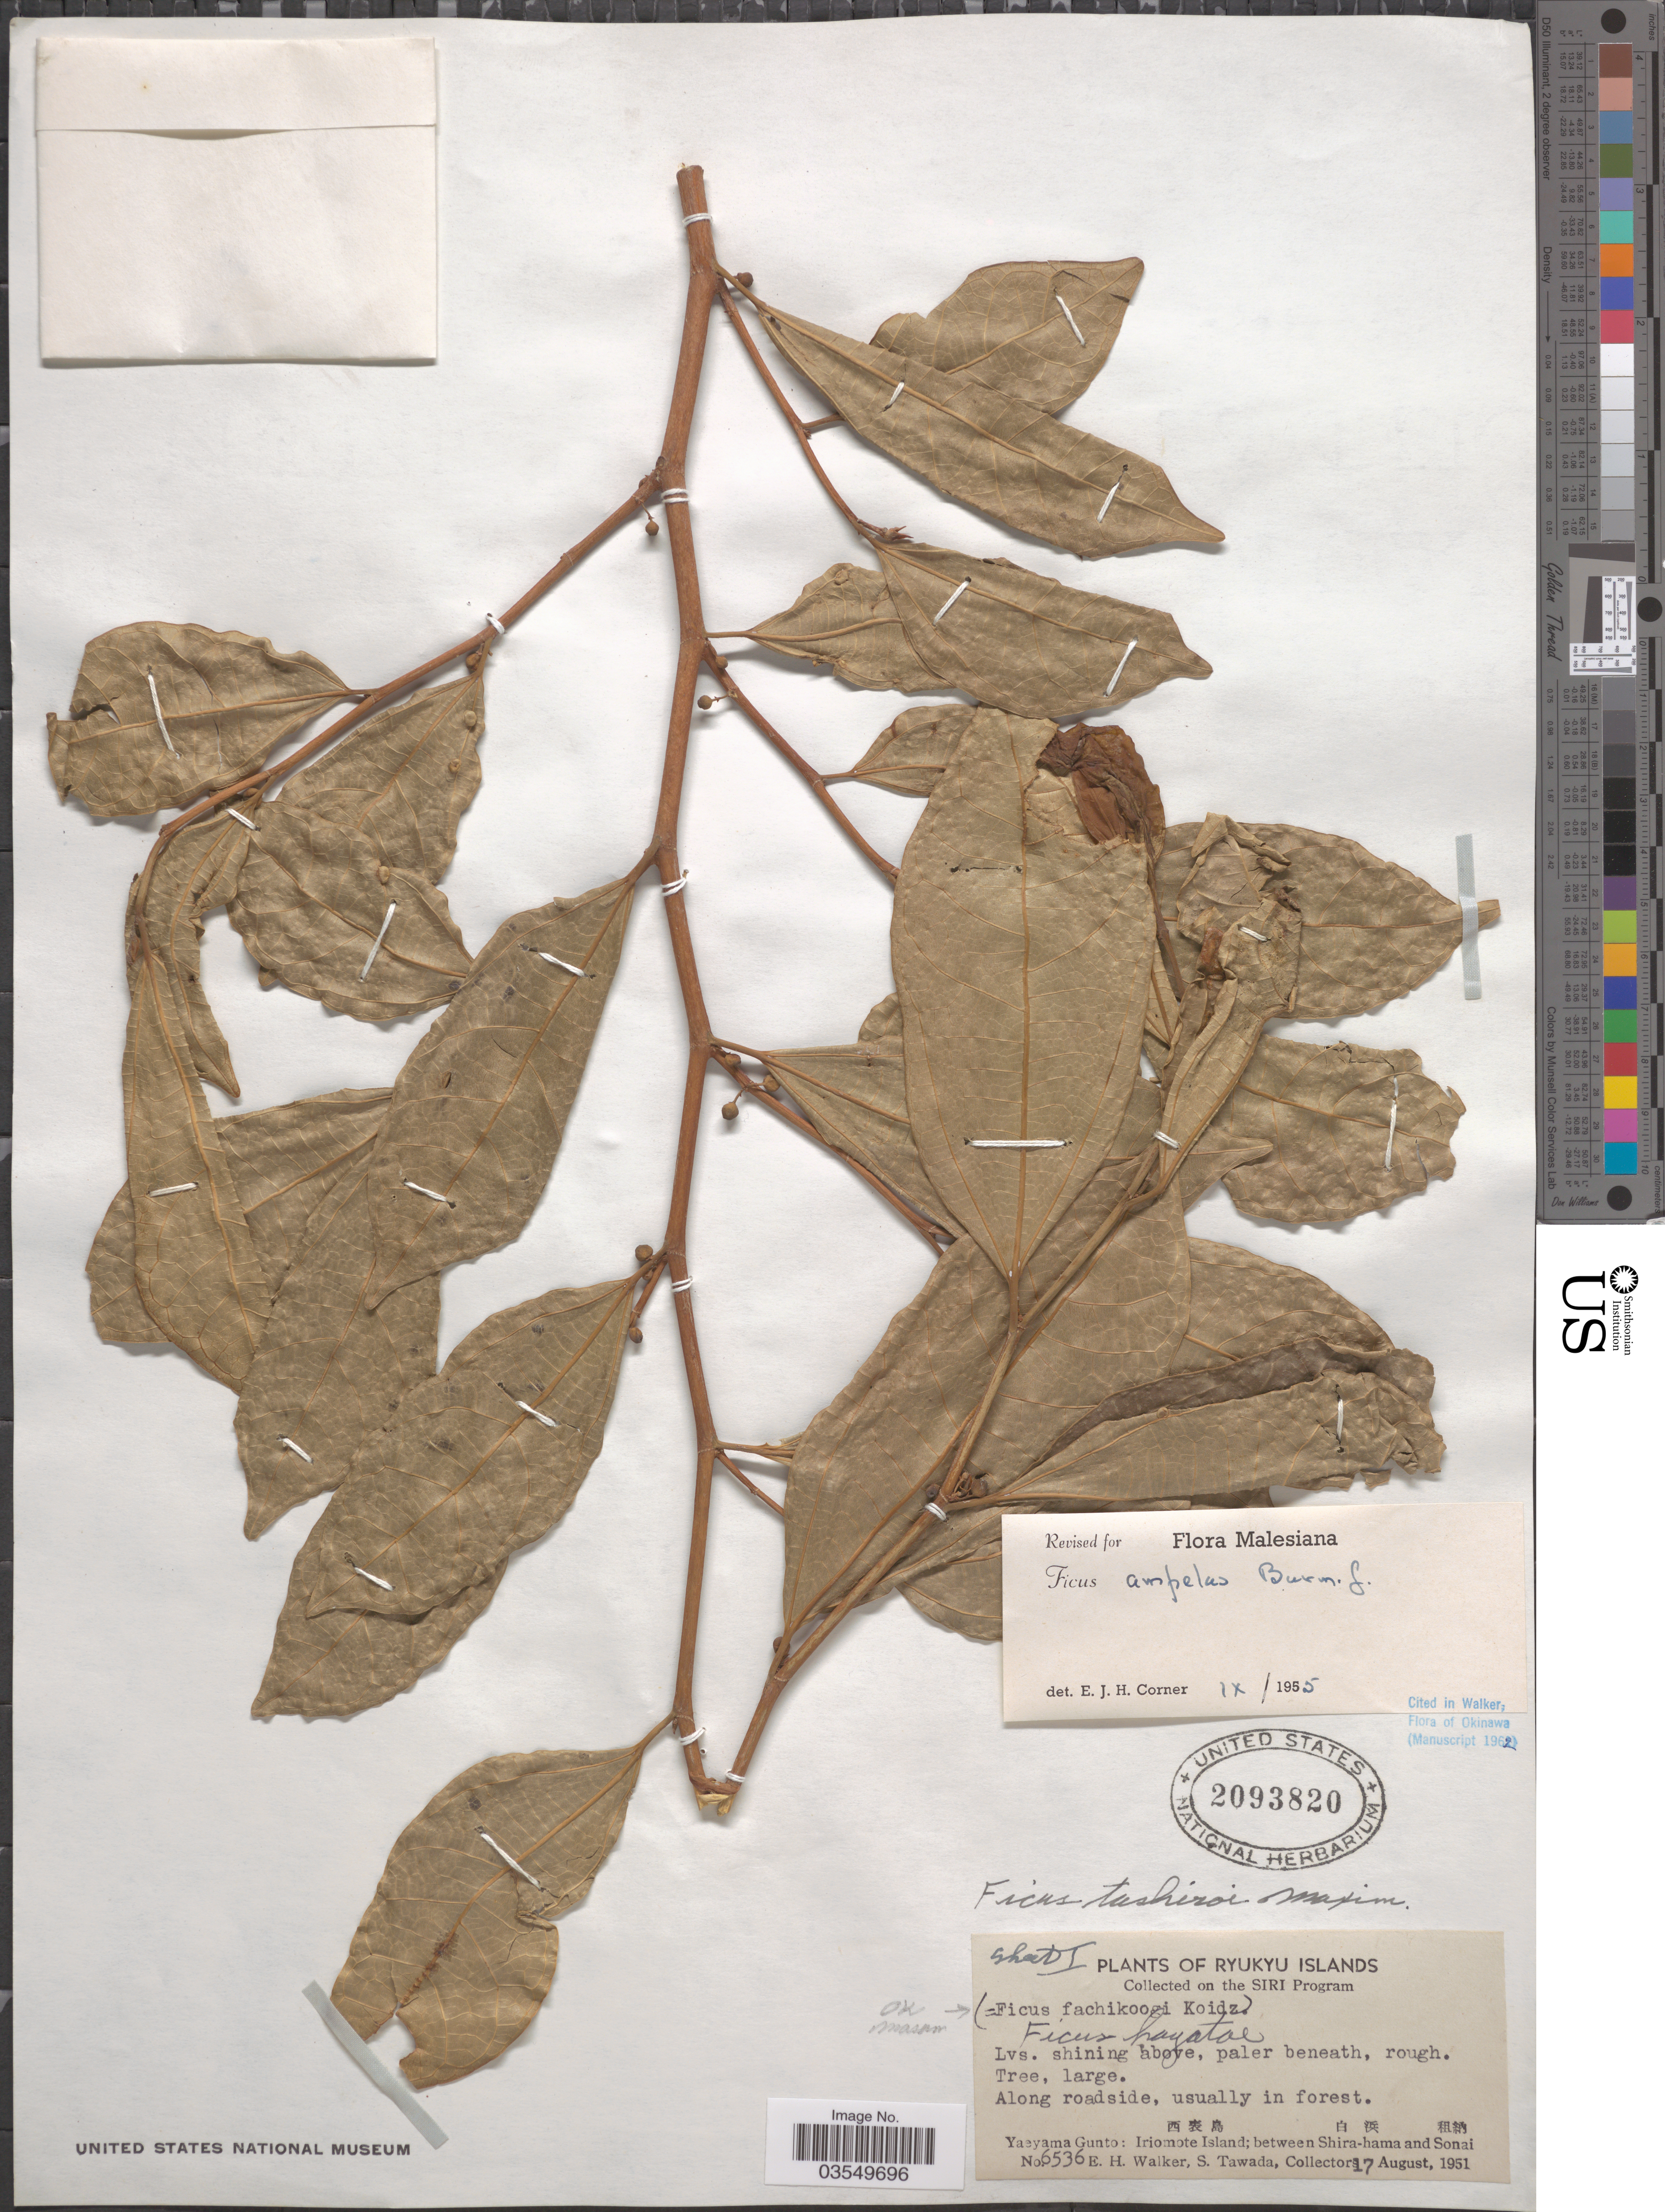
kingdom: Plantae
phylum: Tracheophyta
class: Magnoliopsida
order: Rosales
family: Moraceae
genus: Ficus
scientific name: Ficus ampelos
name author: Burm. f.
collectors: E. H. Walker & S. Tawada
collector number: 6536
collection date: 1951-08-17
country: Japan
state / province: Okinawa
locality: Ryukyu Islands. Yaeyama Gunto: Iriomote Island; between Shira-hama and Sonai.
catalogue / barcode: US 2093820